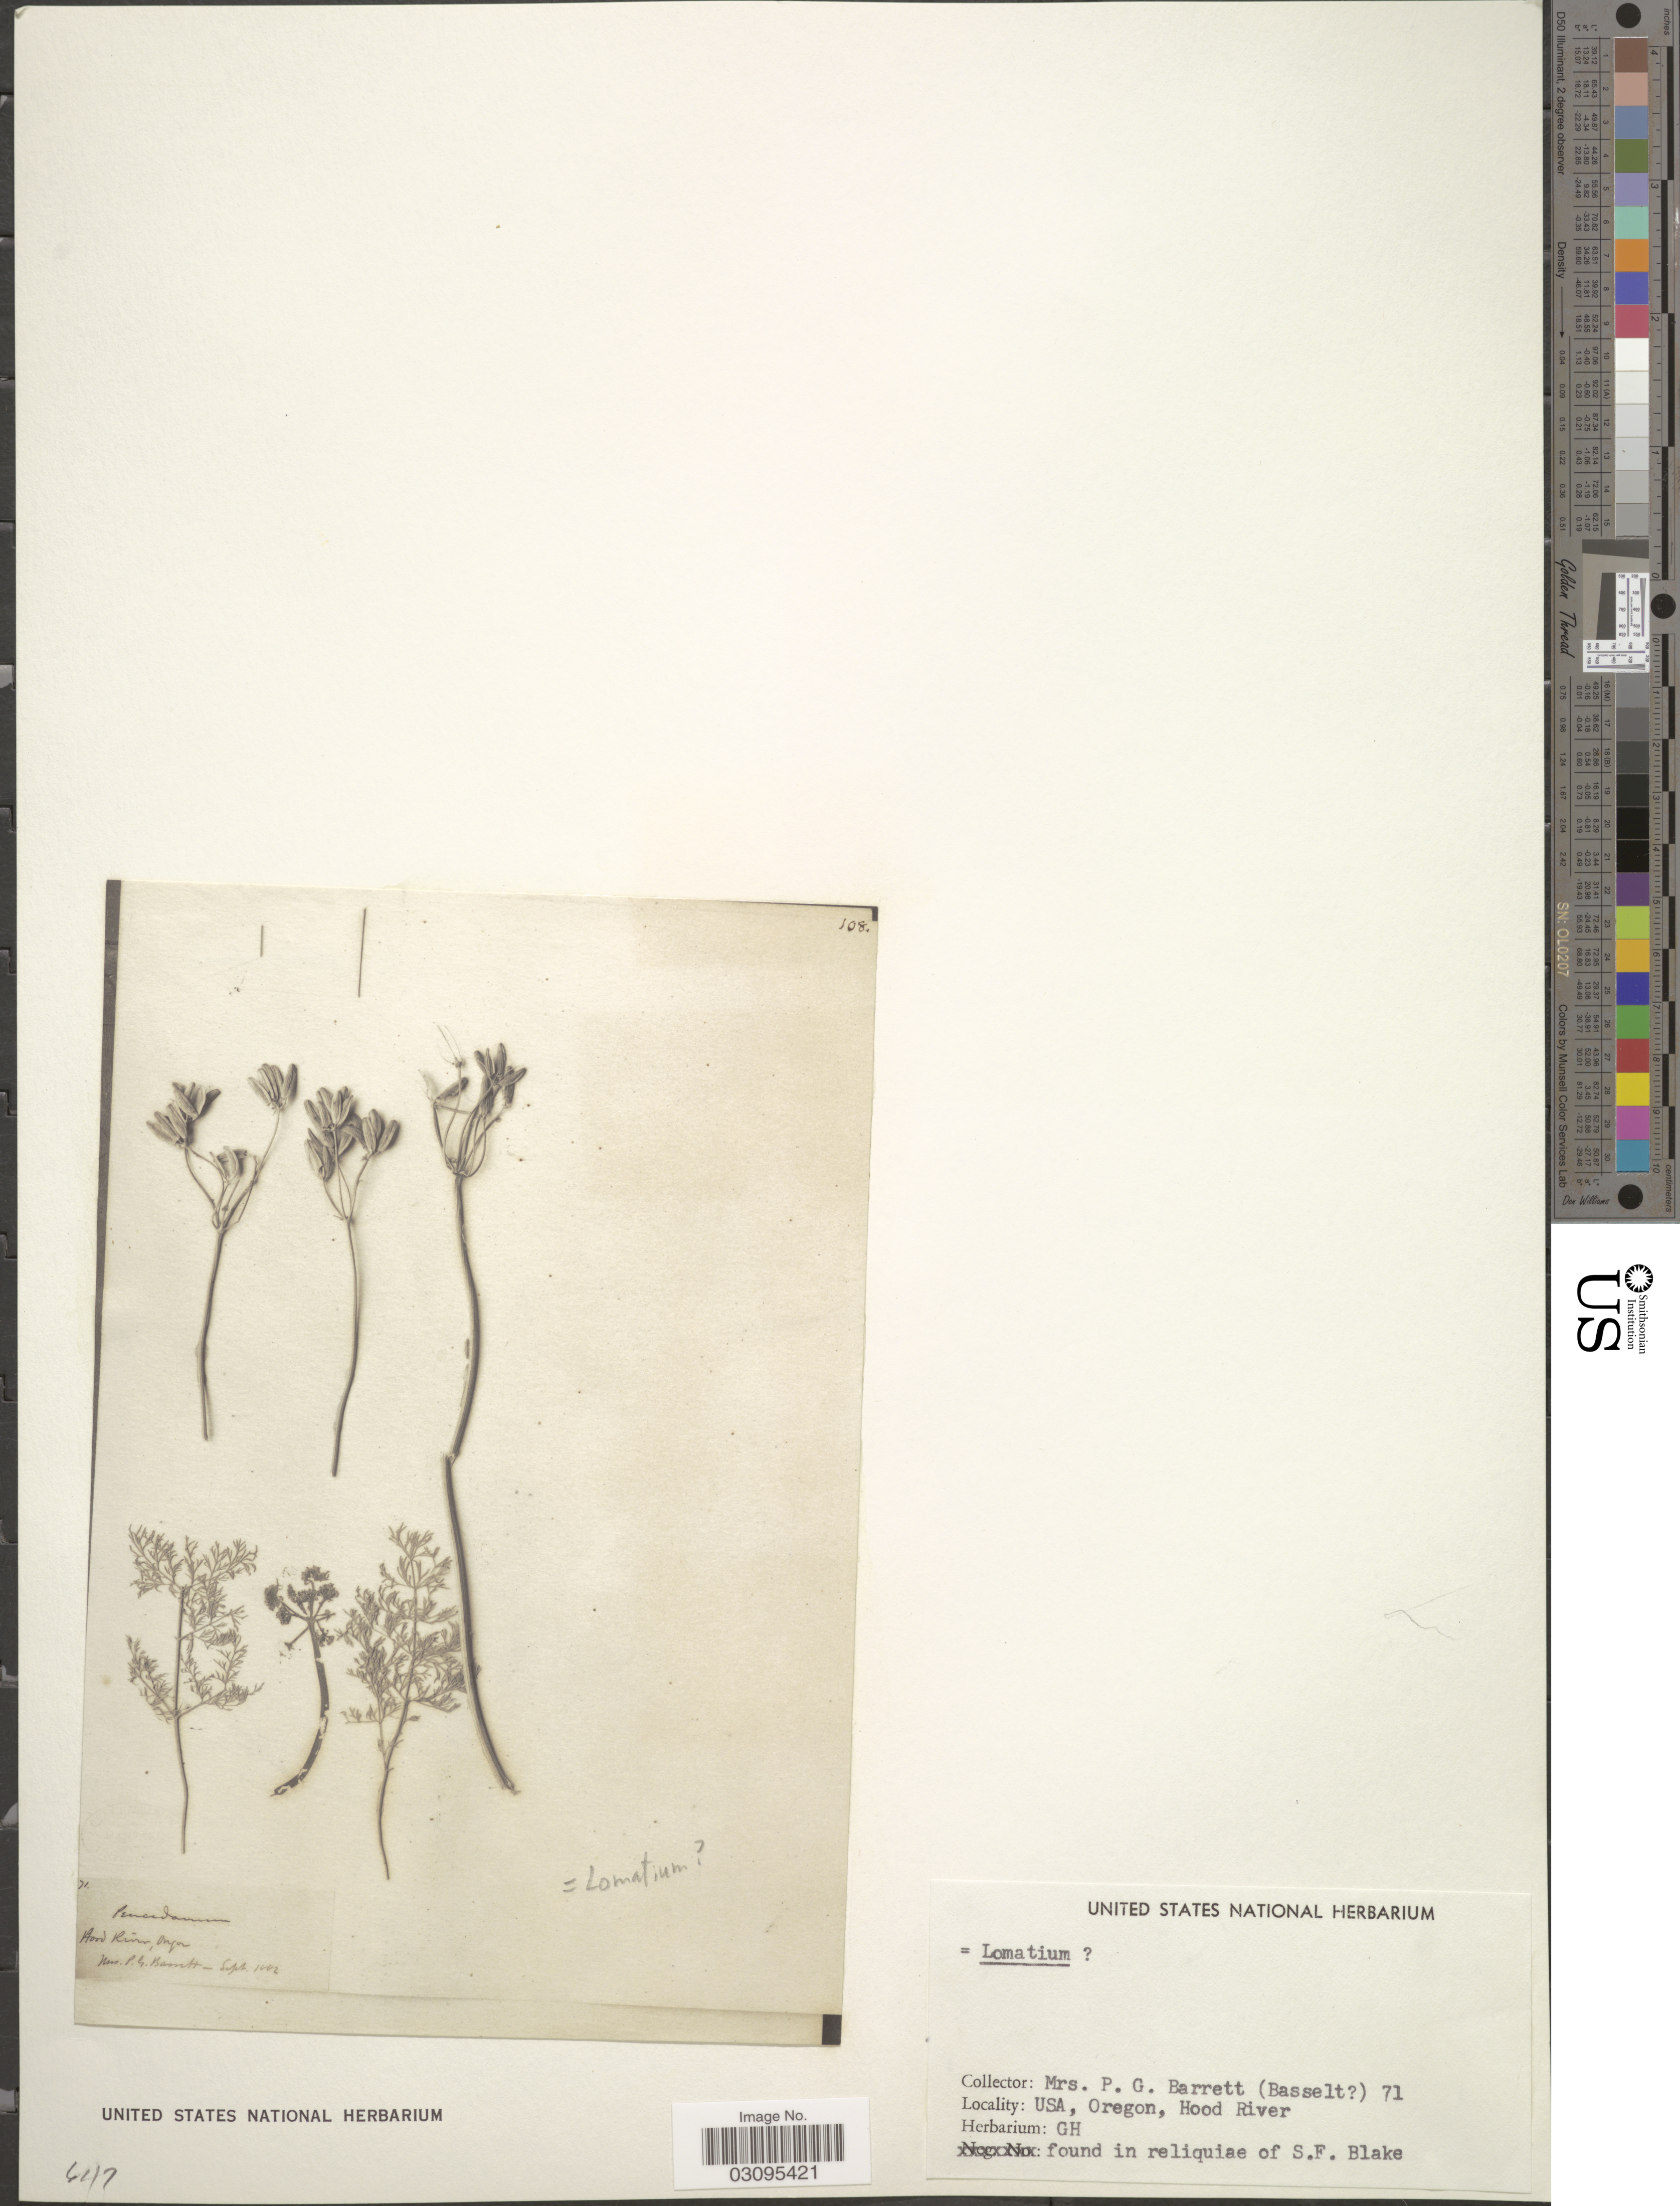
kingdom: Plantae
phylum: Tracheophyta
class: Magnoliopsida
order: Apiales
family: Apiaceae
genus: Lomatium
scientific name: Lomatium sp.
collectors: P. Barrett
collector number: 71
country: United States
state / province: Oregon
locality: Hood River.